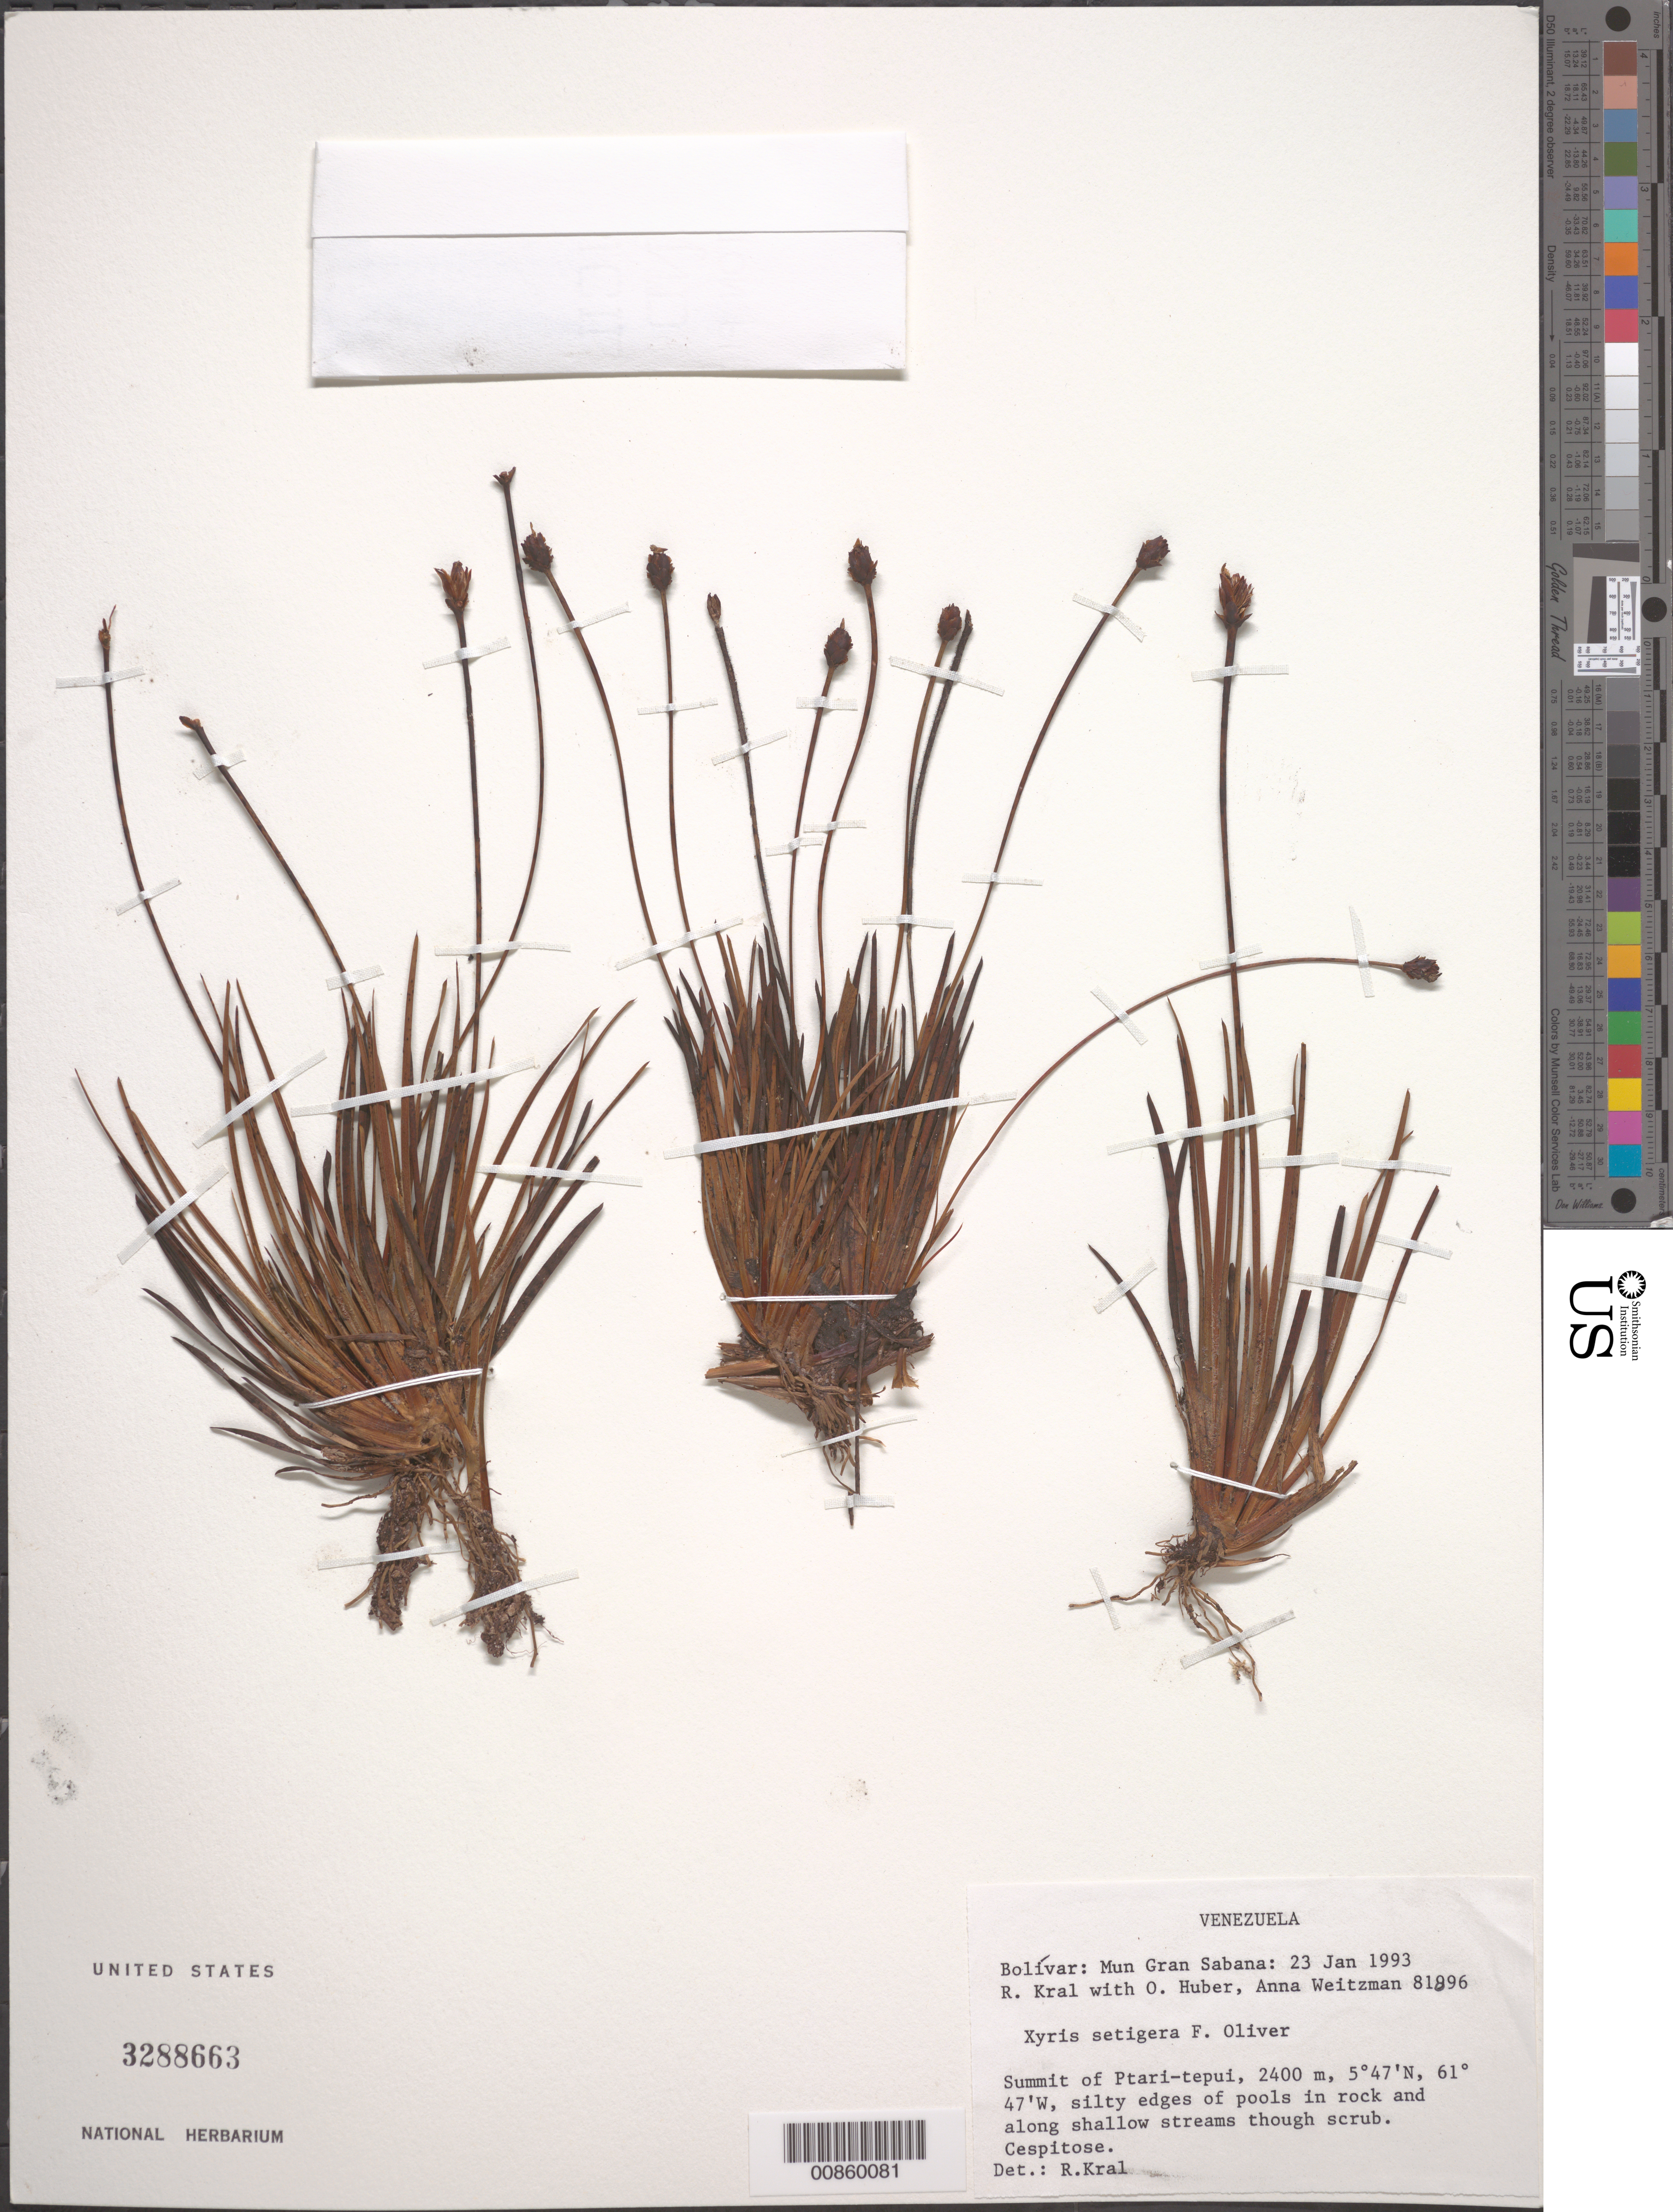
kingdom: Plantae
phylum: Tracheophyta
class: Liliopsida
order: Poales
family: Xyridaceae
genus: Xyris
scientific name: Xyris setigera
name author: Oliv.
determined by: Kral, Robert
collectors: R. Kral, O. Huber & A. L. Weitzman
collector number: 81896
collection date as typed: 23-Jan-93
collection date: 1993-01-23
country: Venezuela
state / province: Bolívar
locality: Mun. Gran Sabana; summit of Ptari-tepuí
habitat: Silty edges of pools in rock and along shallow streams through scrub.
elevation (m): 2400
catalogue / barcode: US 3288663